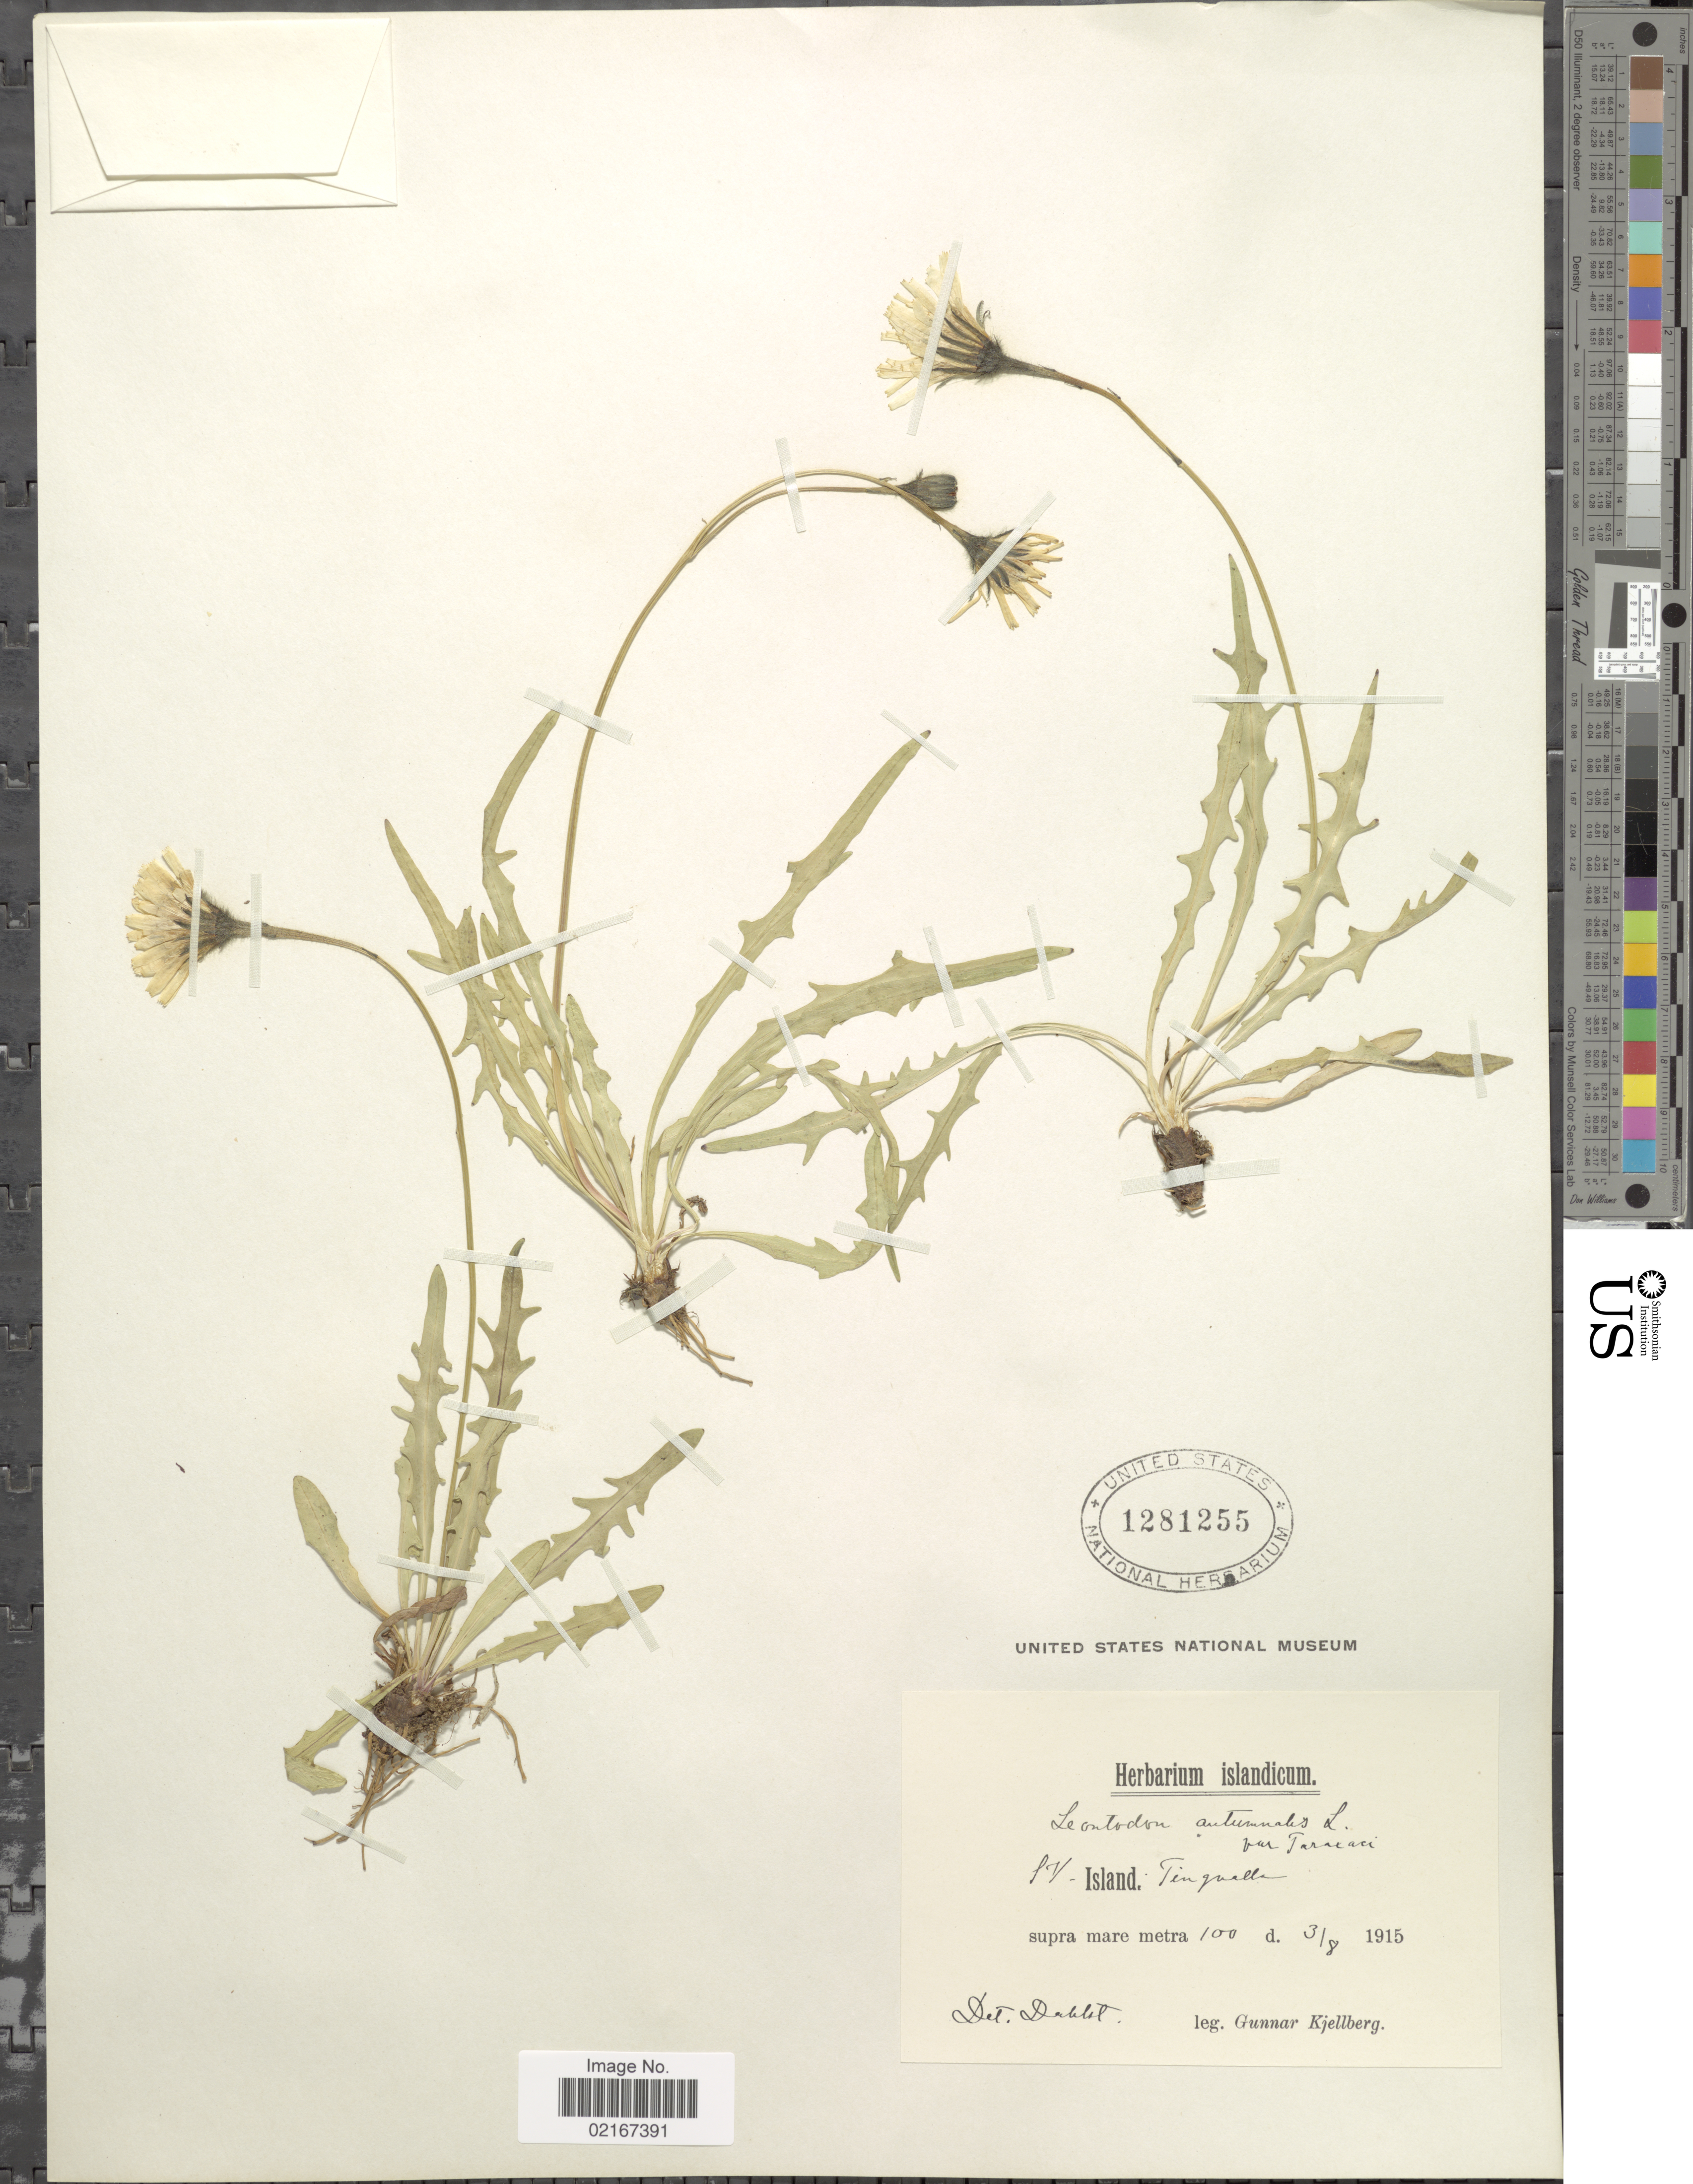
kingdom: Plantae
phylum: Tracheophyta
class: Magnoliopsida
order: Asterales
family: Asteraceae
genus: Scorzoneroides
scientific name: Scorzoneroides autumnalis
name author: (L.) Moench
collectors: G. Kjellberg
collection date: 1915-08-03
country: Iceland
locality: SV - Island, Tingvalla.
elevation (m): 100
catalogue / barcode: US 1281255